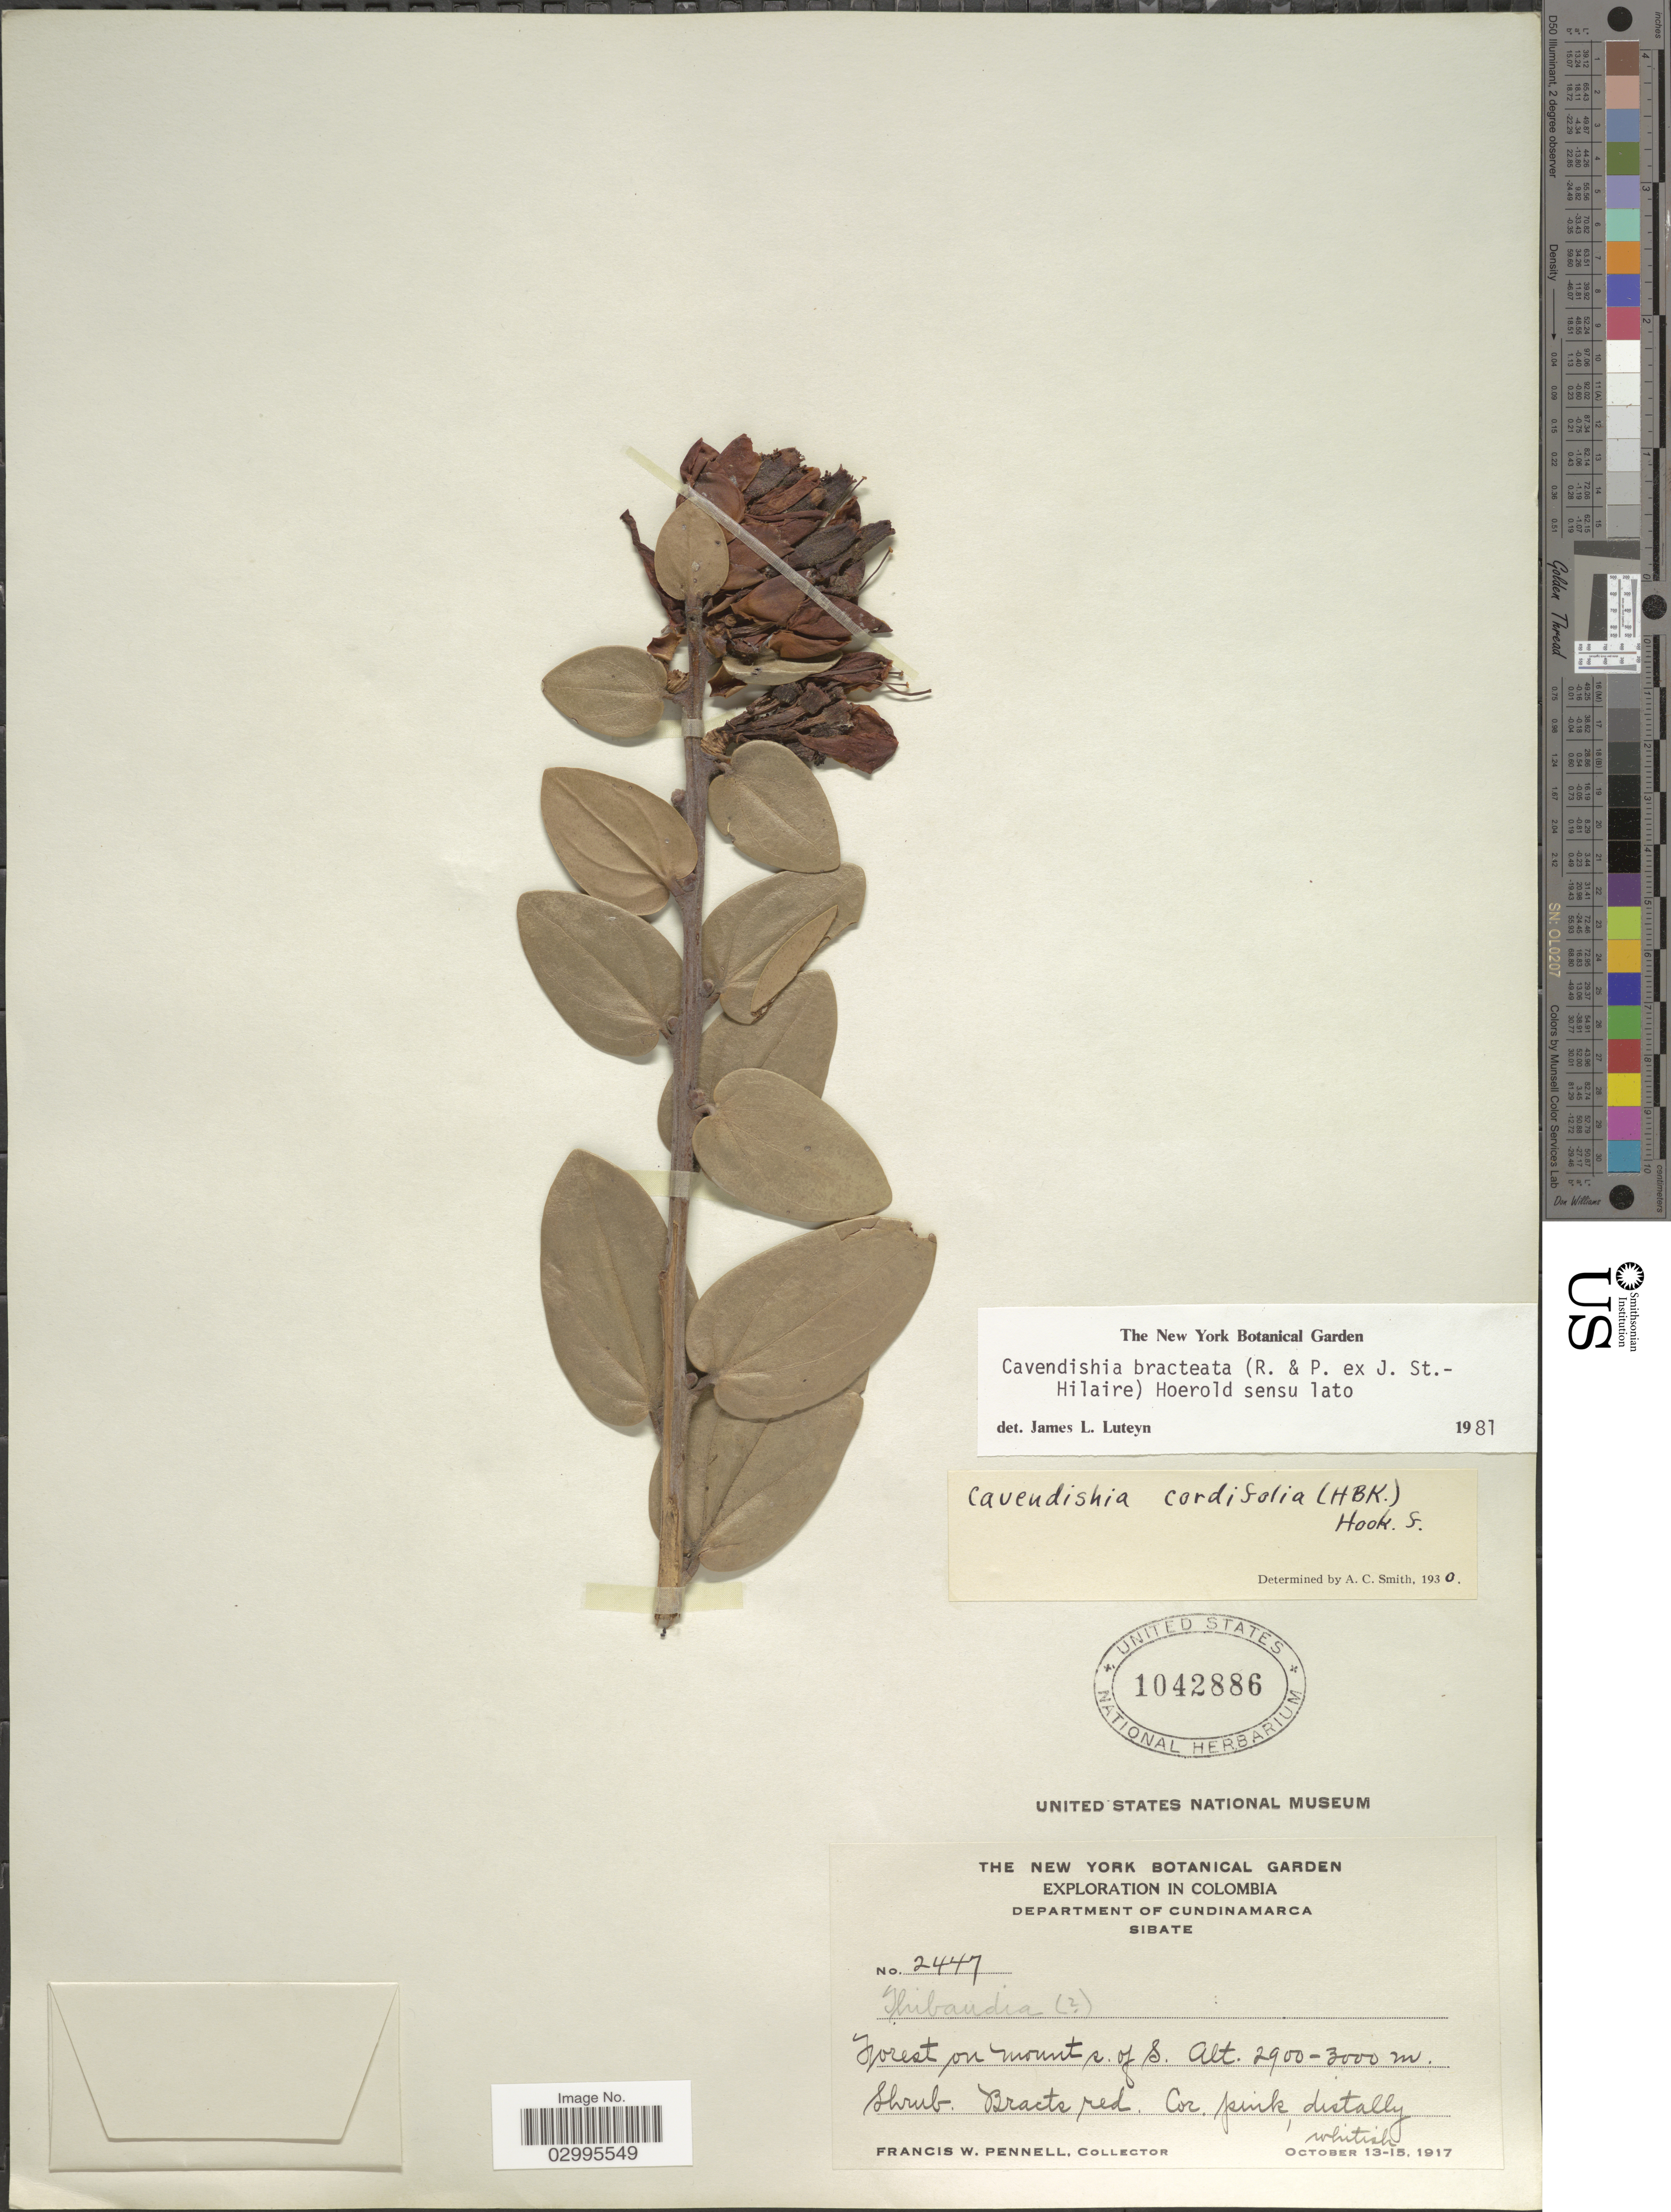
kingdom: Plantae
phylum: Tracheophyta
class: Magnoliopsida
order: Ericales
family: Ericaceae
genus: Cavendishia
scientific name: Cavendishia bracteata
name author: (Ruiz & Pav. ex J. St.-Hil.) Hoerold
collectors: F. W. Pennell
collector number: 2447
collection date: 1917-10-13/1917-10-15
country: Colombia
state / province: Cundinamarca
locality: Department of Cundinamarca. Sibate. Forest on mount s. of S.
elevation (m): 2900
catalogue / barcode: US 1042886